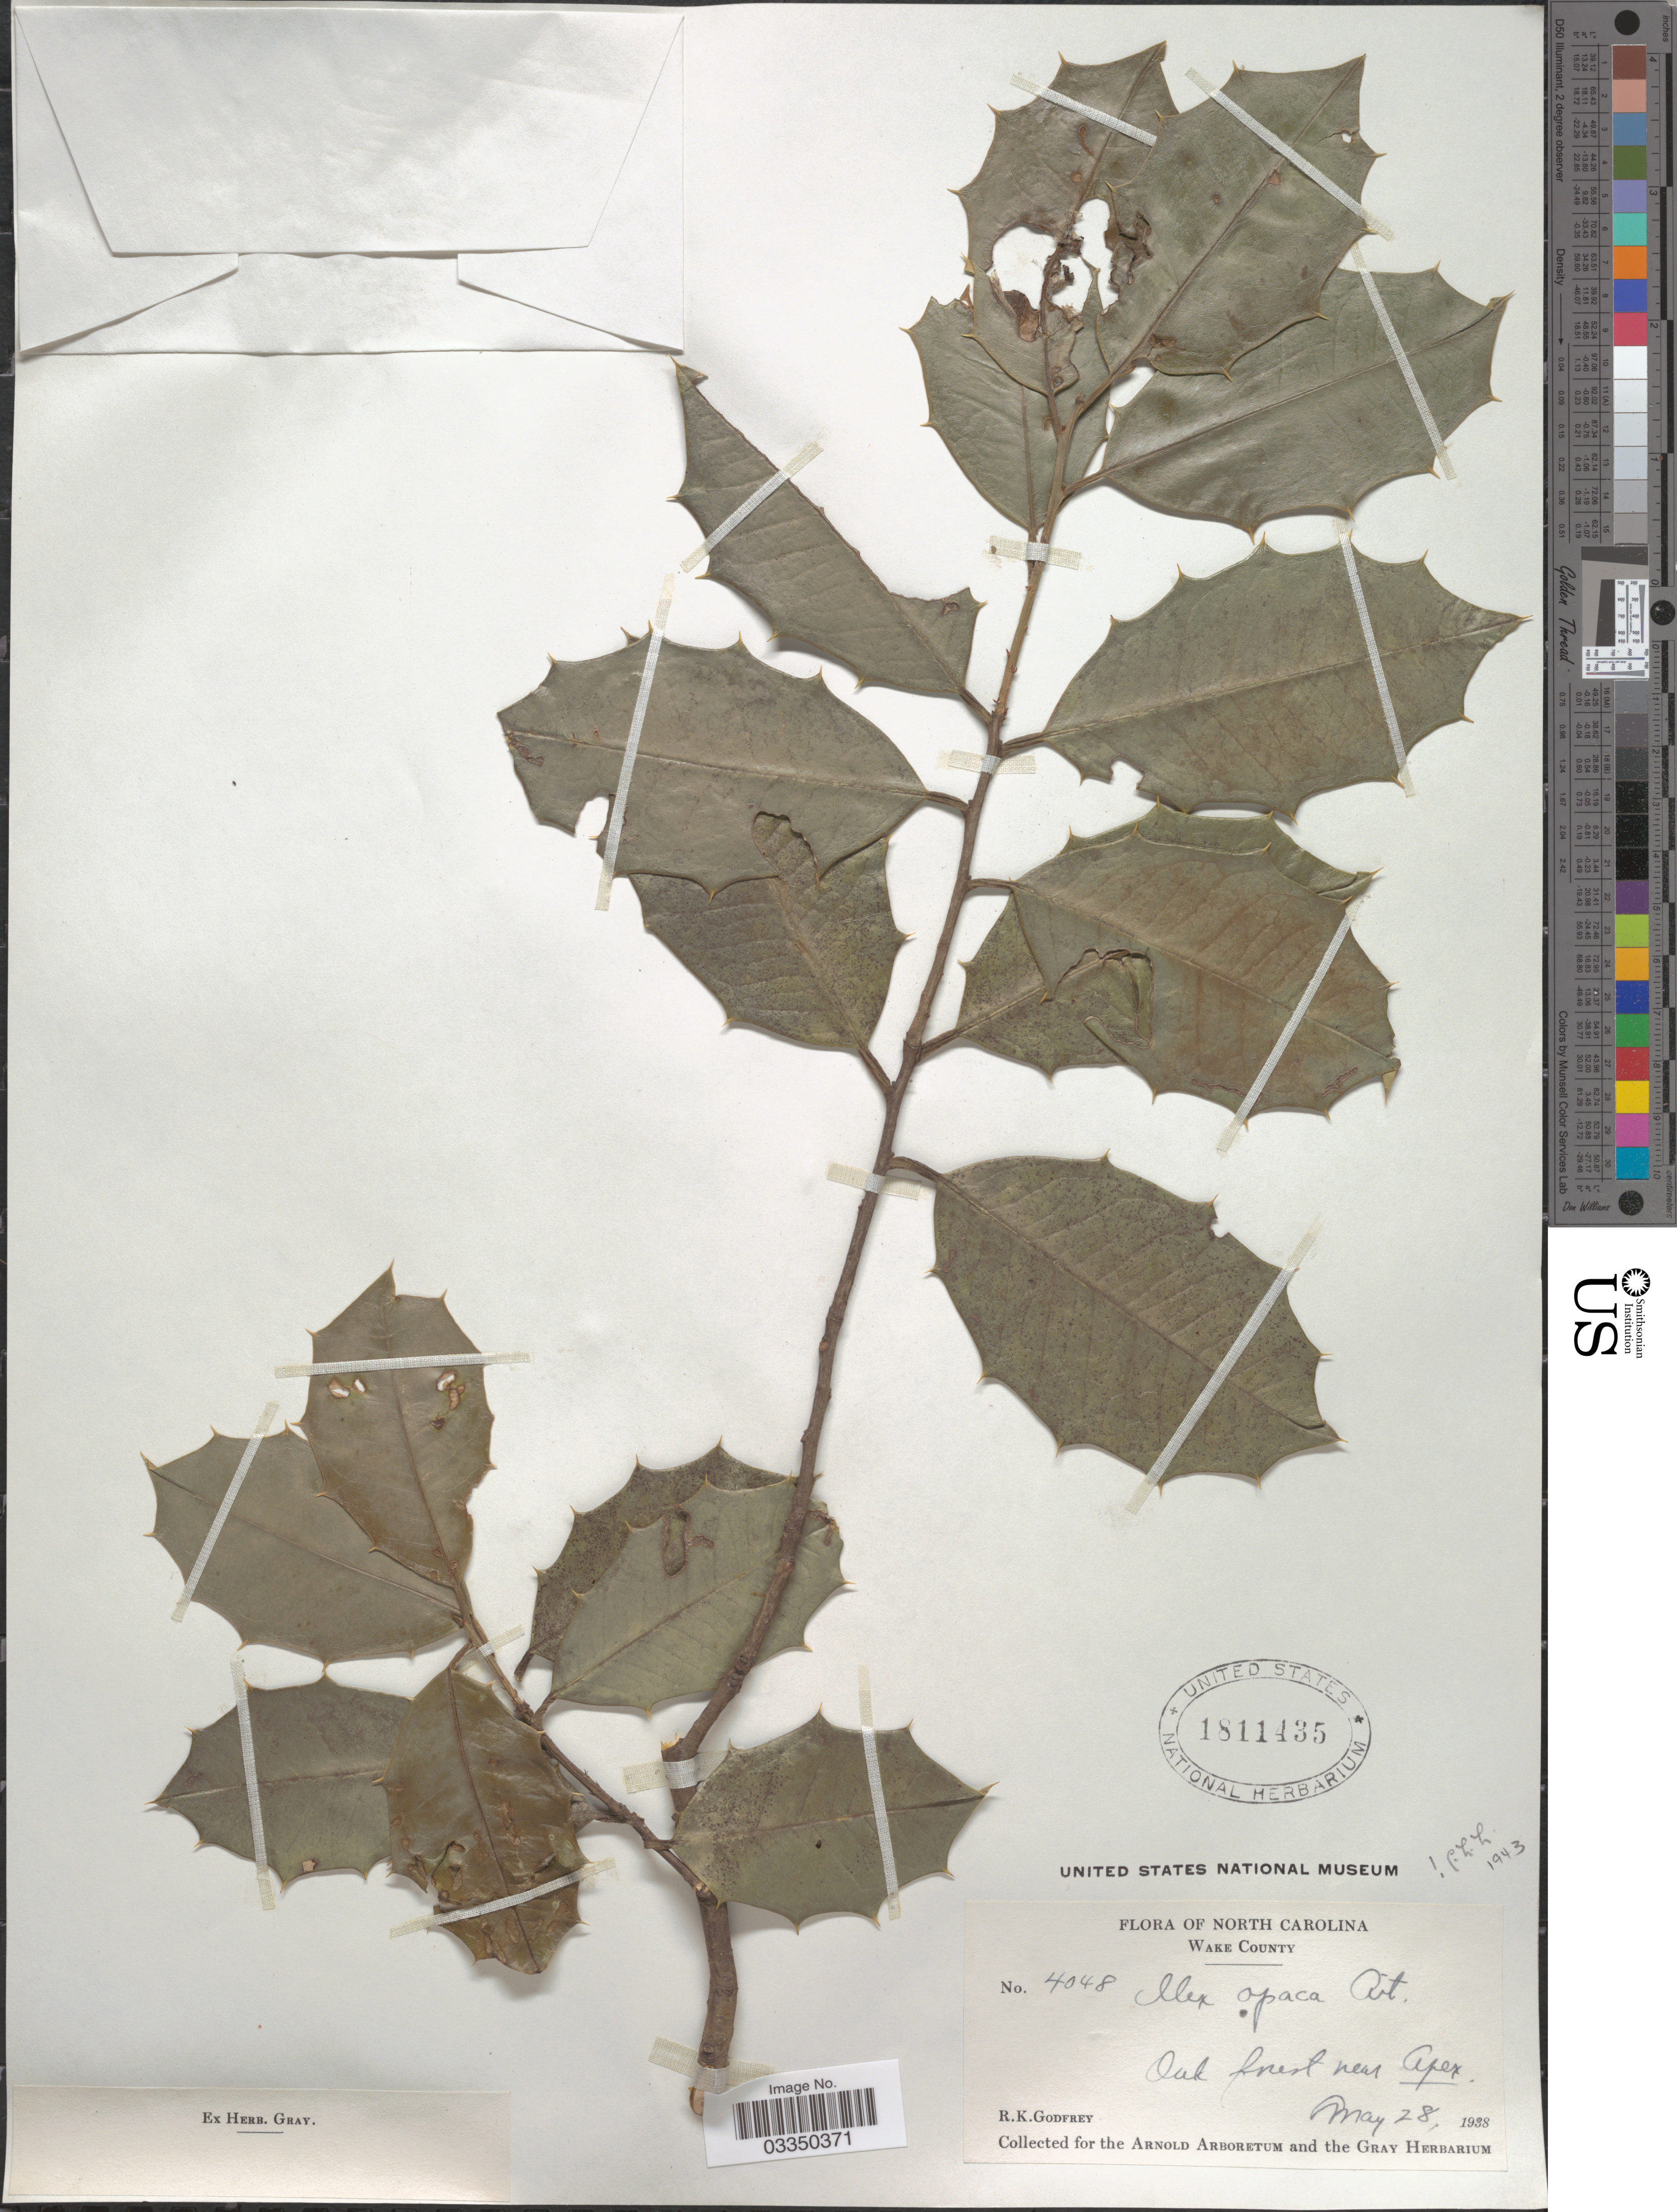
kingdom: Plantae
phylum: Tracheophyta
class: Magnoliopsida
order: Aquifoliales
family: Aquifoliaceae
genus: Ilex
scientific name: Ilex opaca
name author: Aiton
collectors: R. K. Godfrey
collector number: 4048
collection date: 1938-05-28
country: United States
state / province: North Carolina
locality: Wake County. Oak forest near Apex.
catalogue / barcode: US 1811435